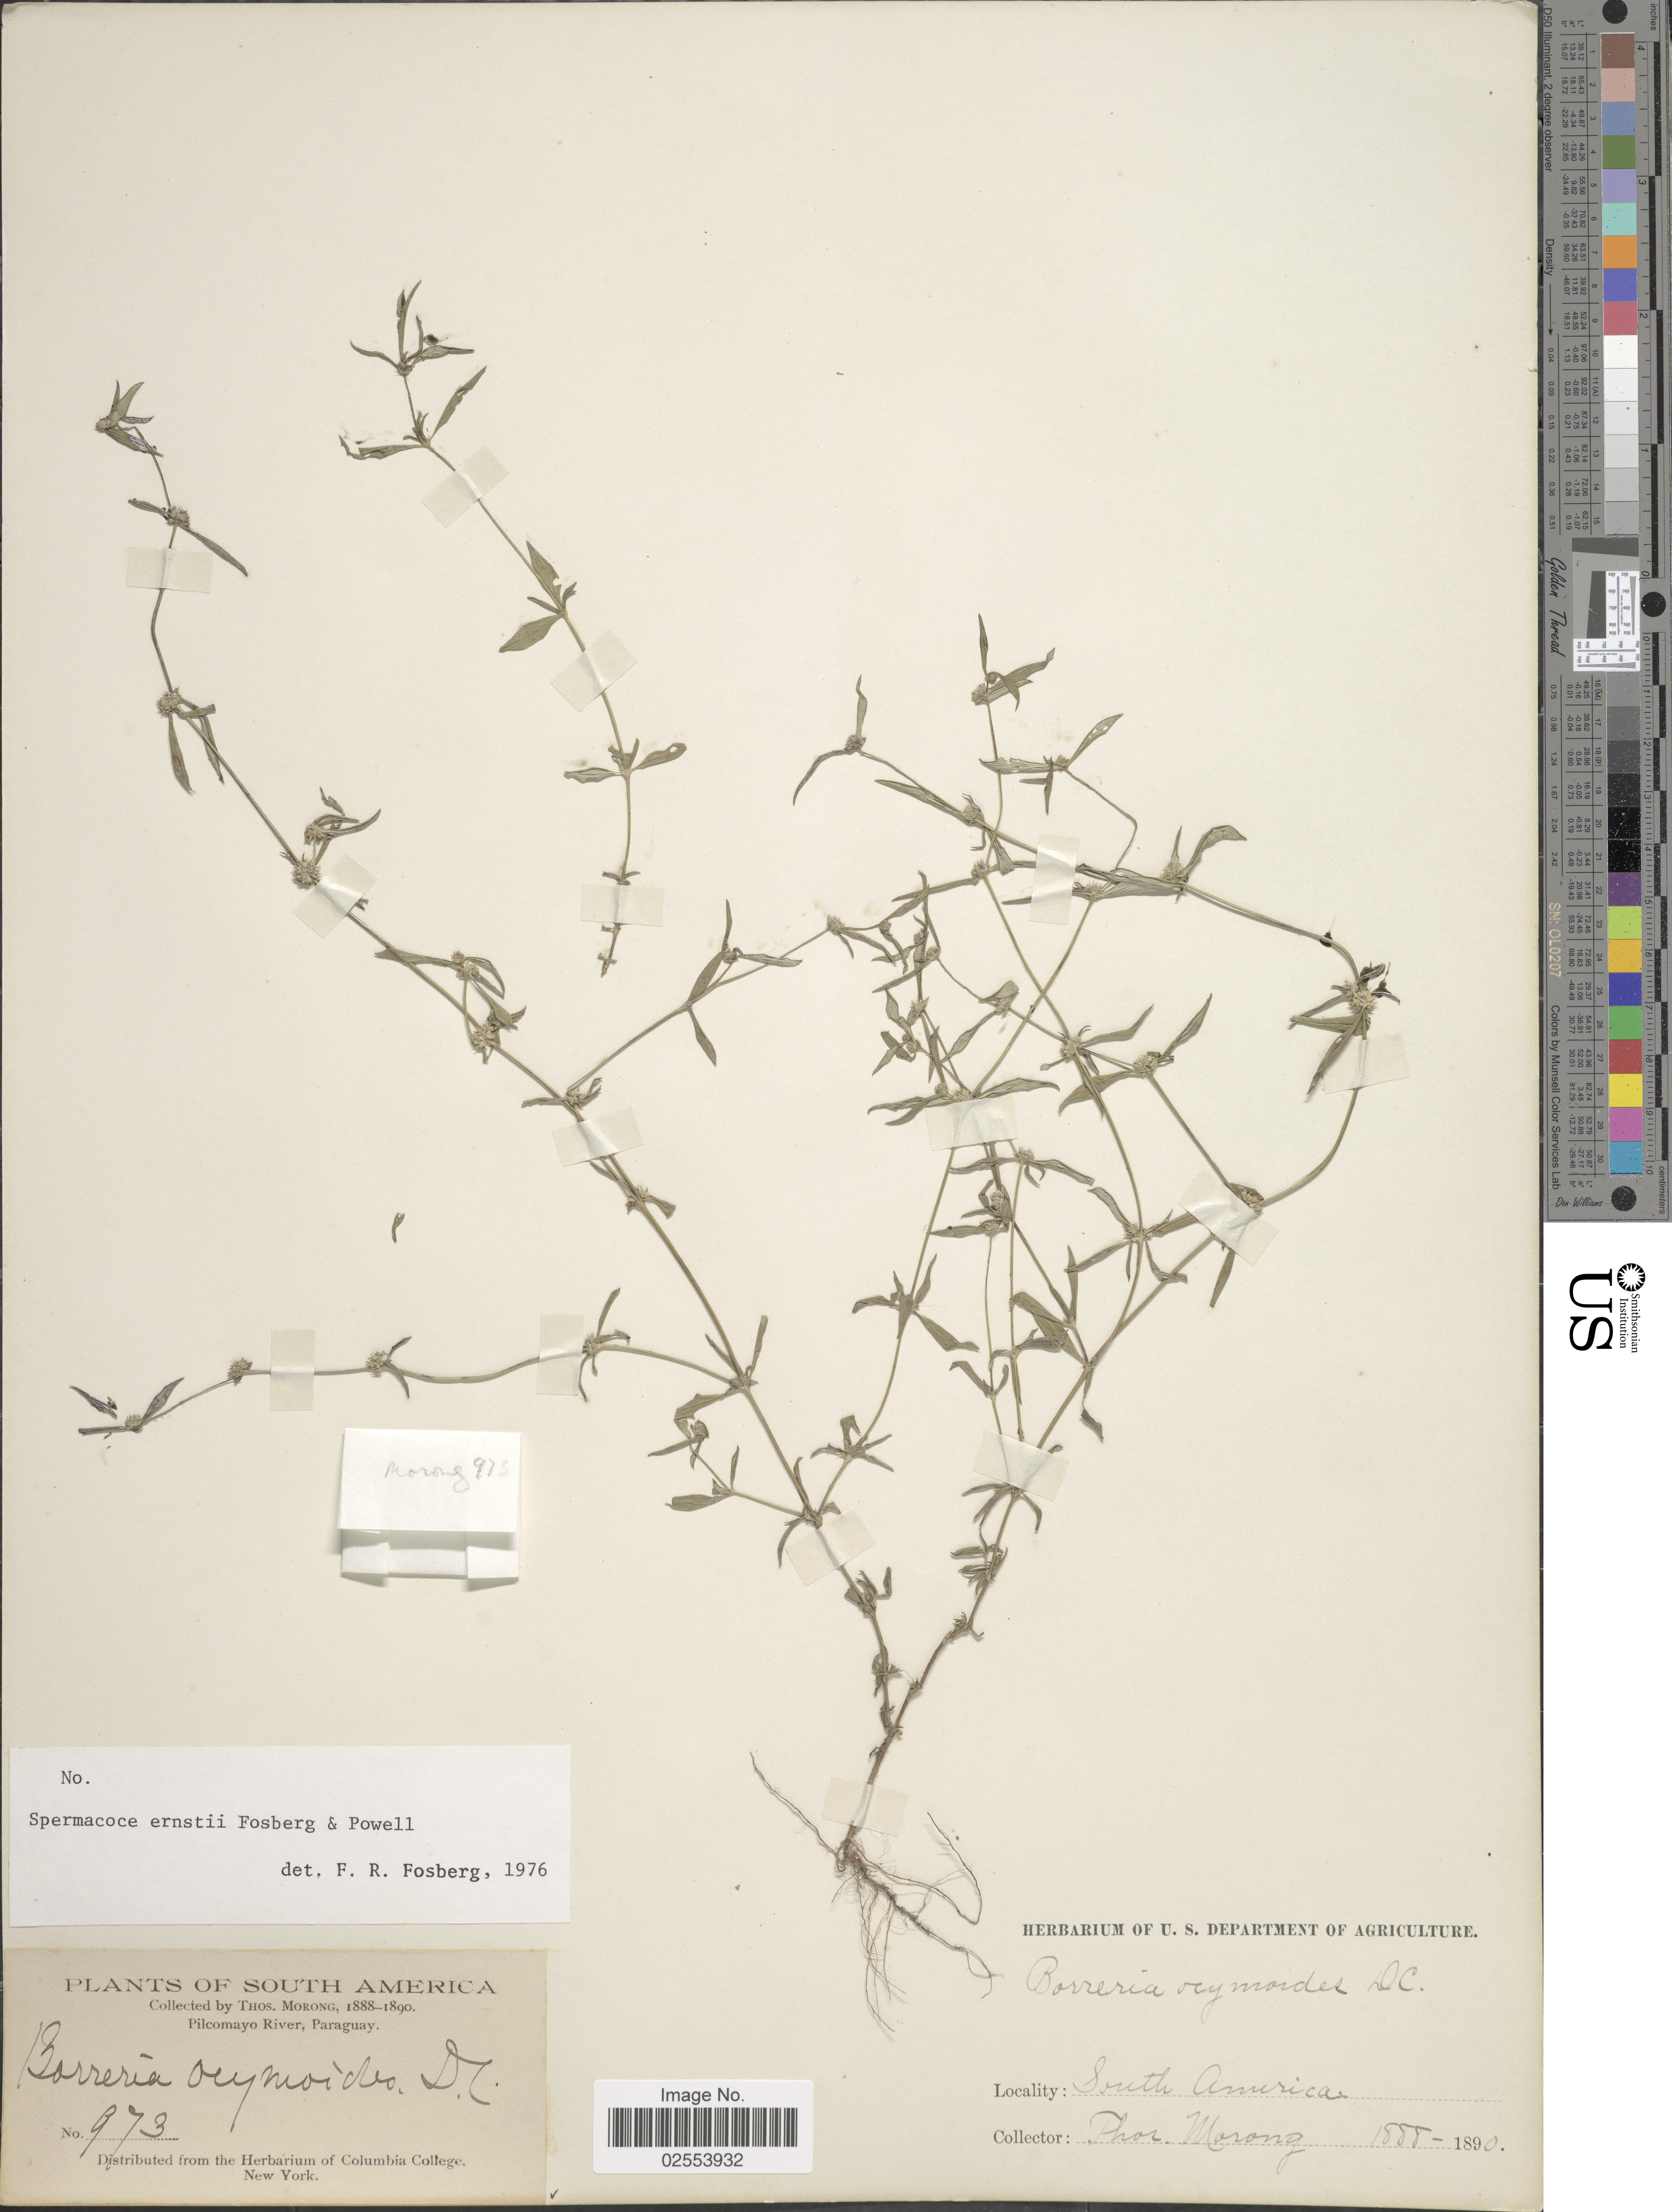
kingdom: Plantae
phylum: Tracheophyta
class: Magnoliopsida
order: Gentianales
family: Rubiaceae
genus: Spermacoce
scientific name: Spermacoce ernstii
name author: Fosberg & D.A. Powell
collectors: ex herb. T. Morong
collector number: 973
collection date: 1888/1890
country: Paraguay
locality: Pilcomayo River.